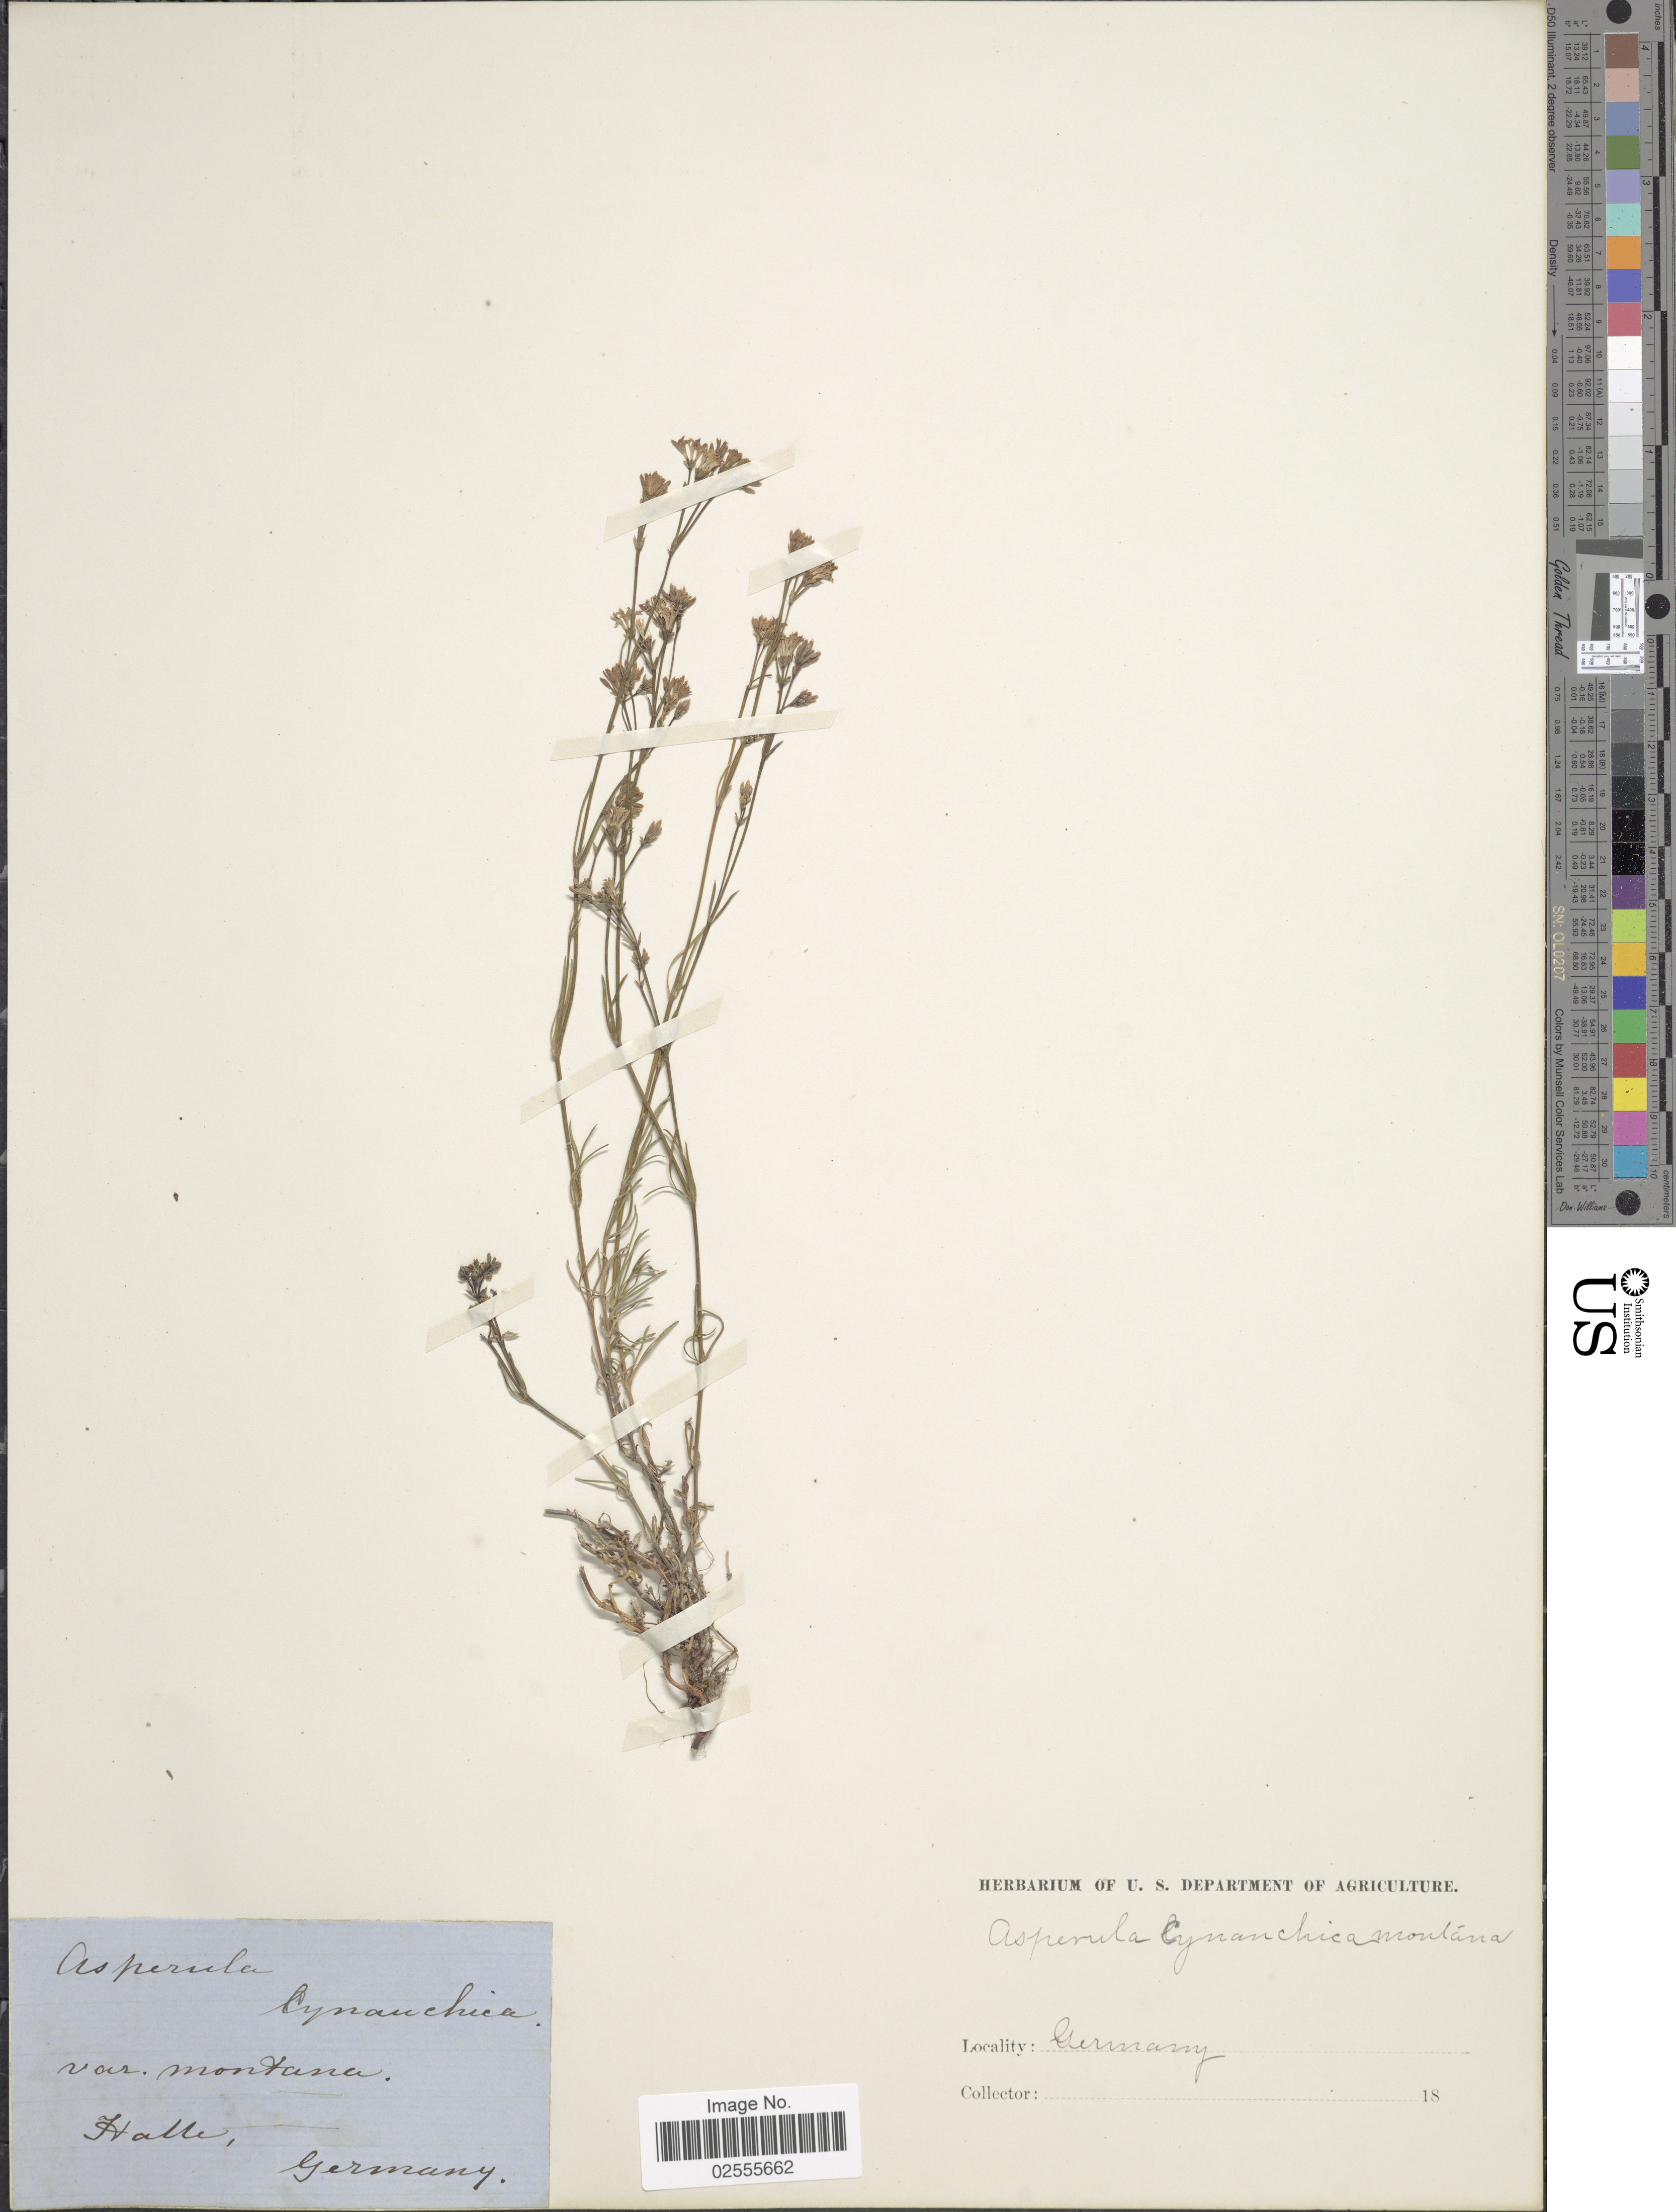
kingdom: Plantae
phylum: Tracheophyta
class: Magnoliopsida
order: Gentianales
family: Rubiaceae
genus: Asperula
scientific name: Asperula cynanchica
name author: L.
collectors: Facchini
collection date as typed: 18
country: Germany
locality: Halle.